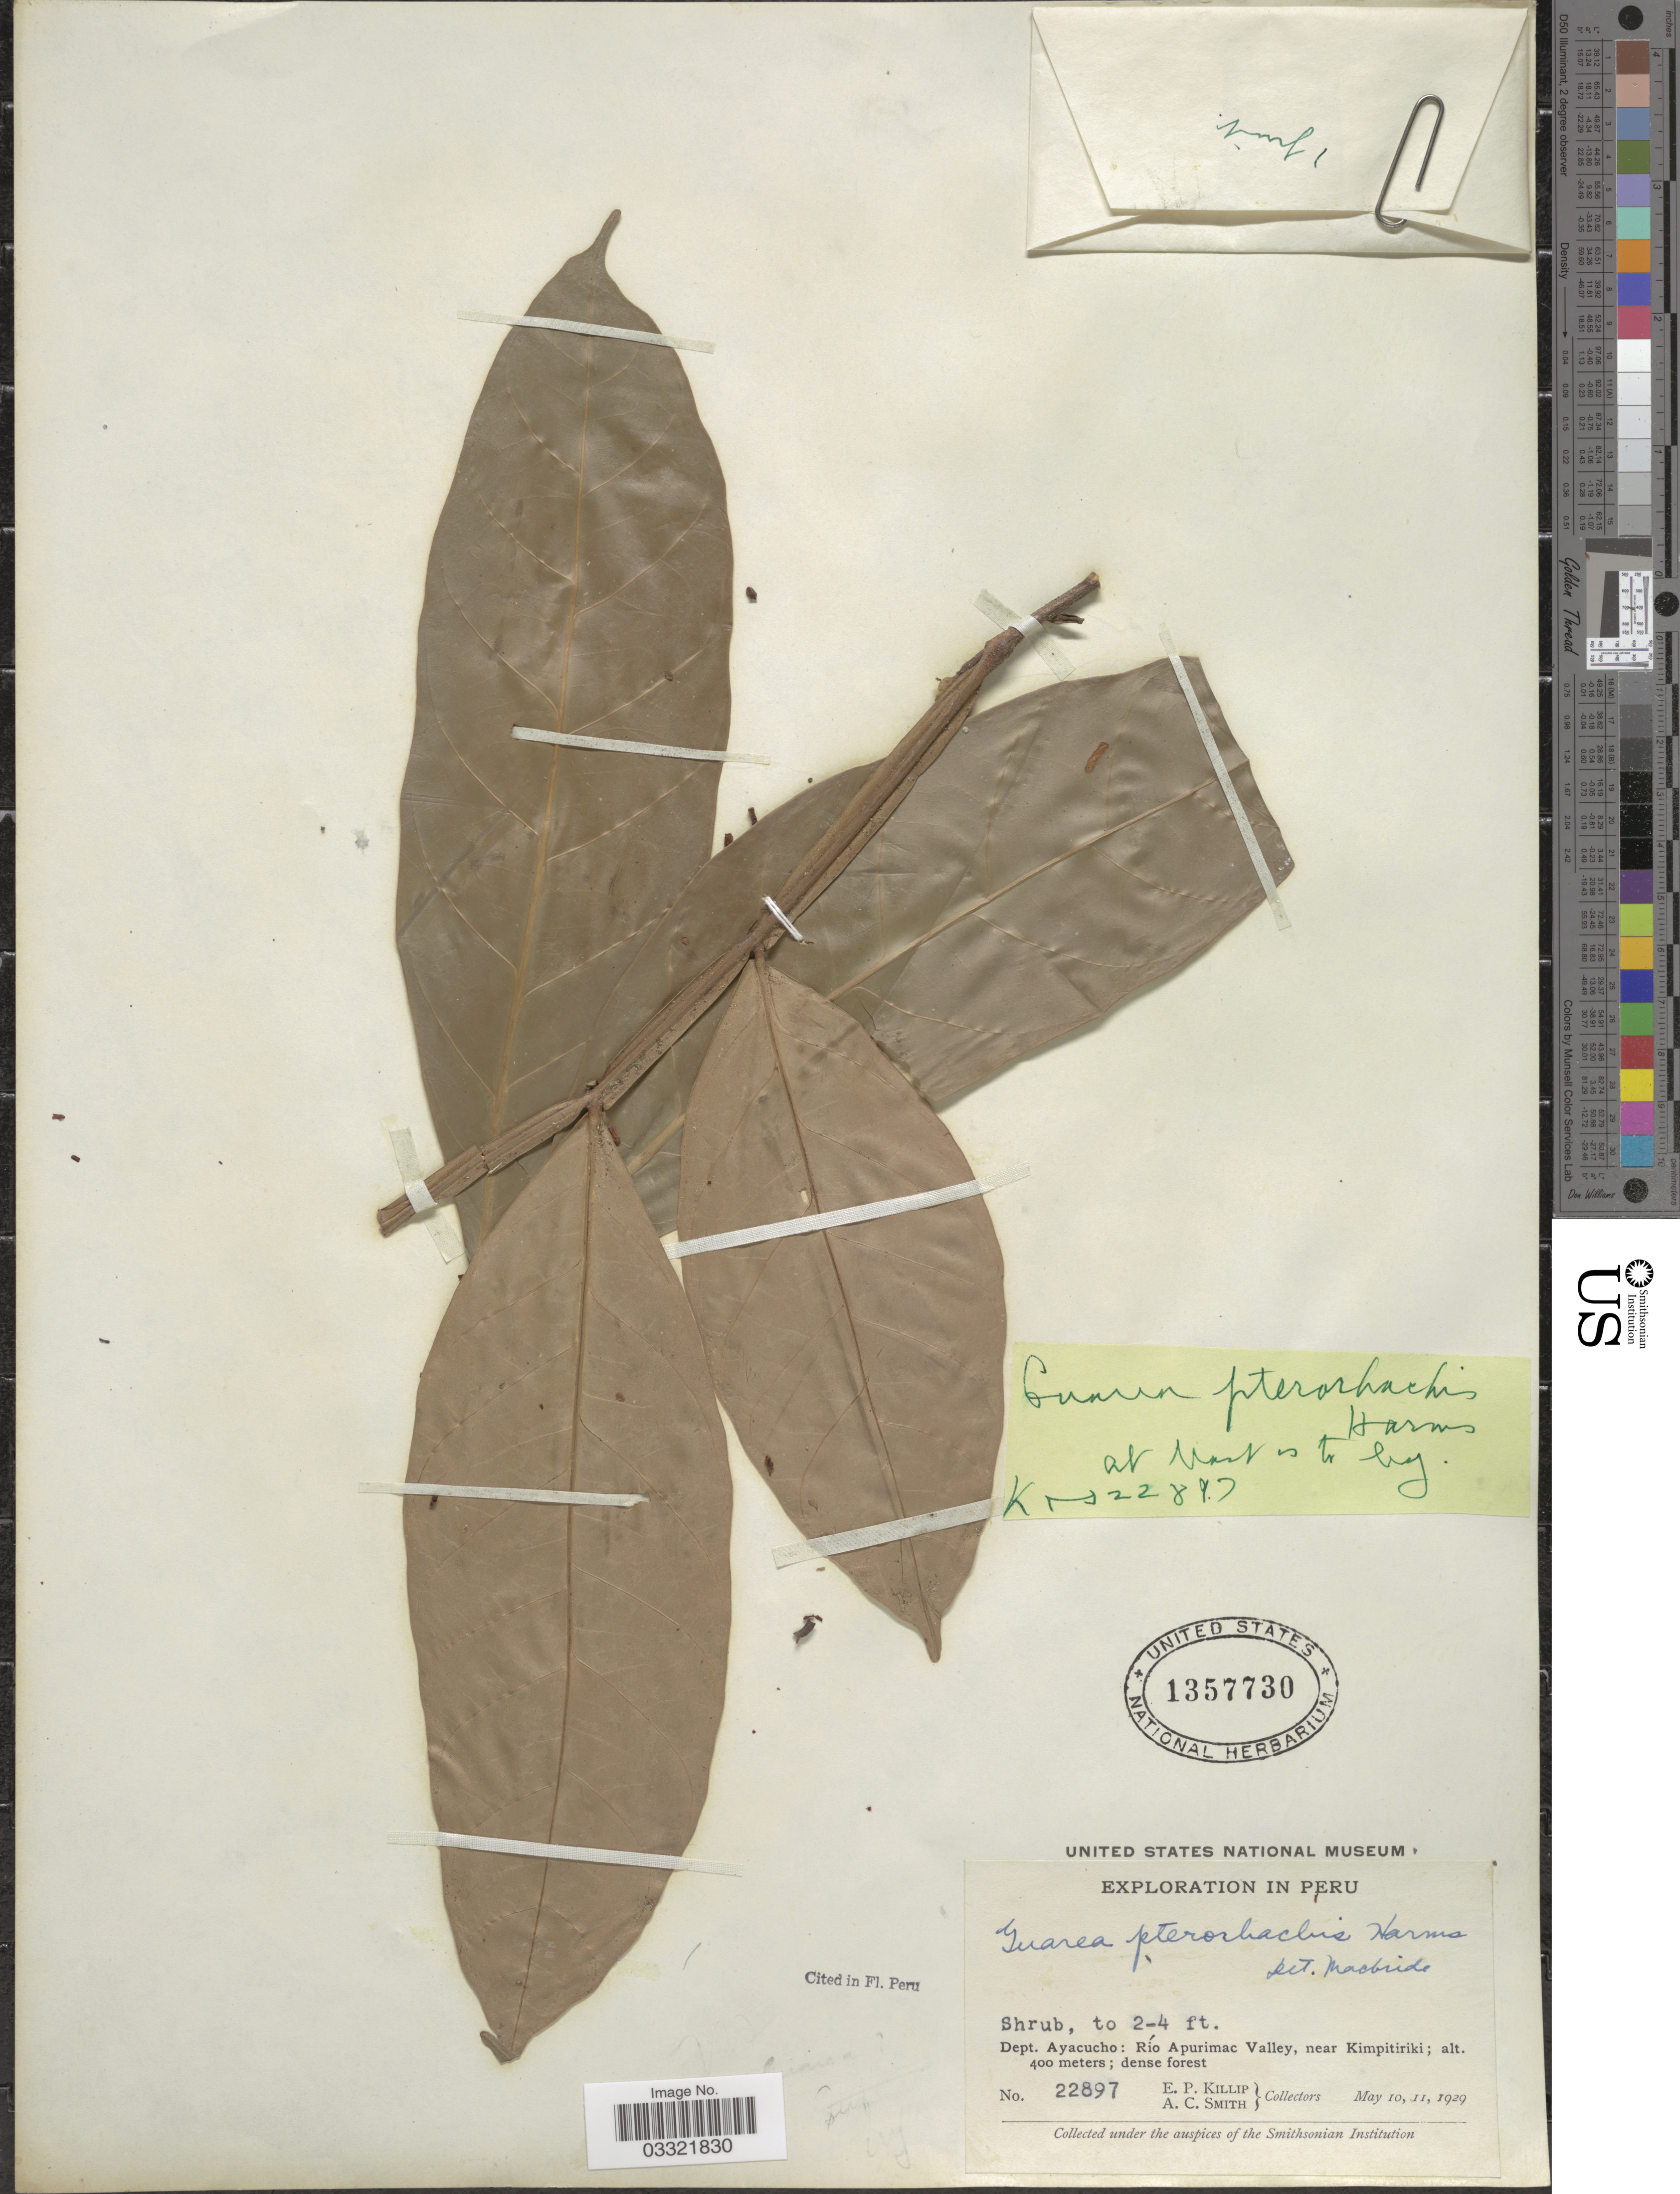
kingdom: Plantae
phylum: Tracheophyta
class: Magnoliopsida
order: Sapindales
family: Meliaceae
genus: Guarea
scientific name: Guarea pterorhachis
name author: Harms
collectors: E. P. Killip & A. C. Smith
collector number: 22897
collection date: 1929-05-10/1929-05-11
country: Peru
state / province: Ayacucho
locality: Dept. Ayacucho: Río Apurimac Valley, near Kimpitiriki.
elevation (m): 400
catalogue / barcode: US 1357730